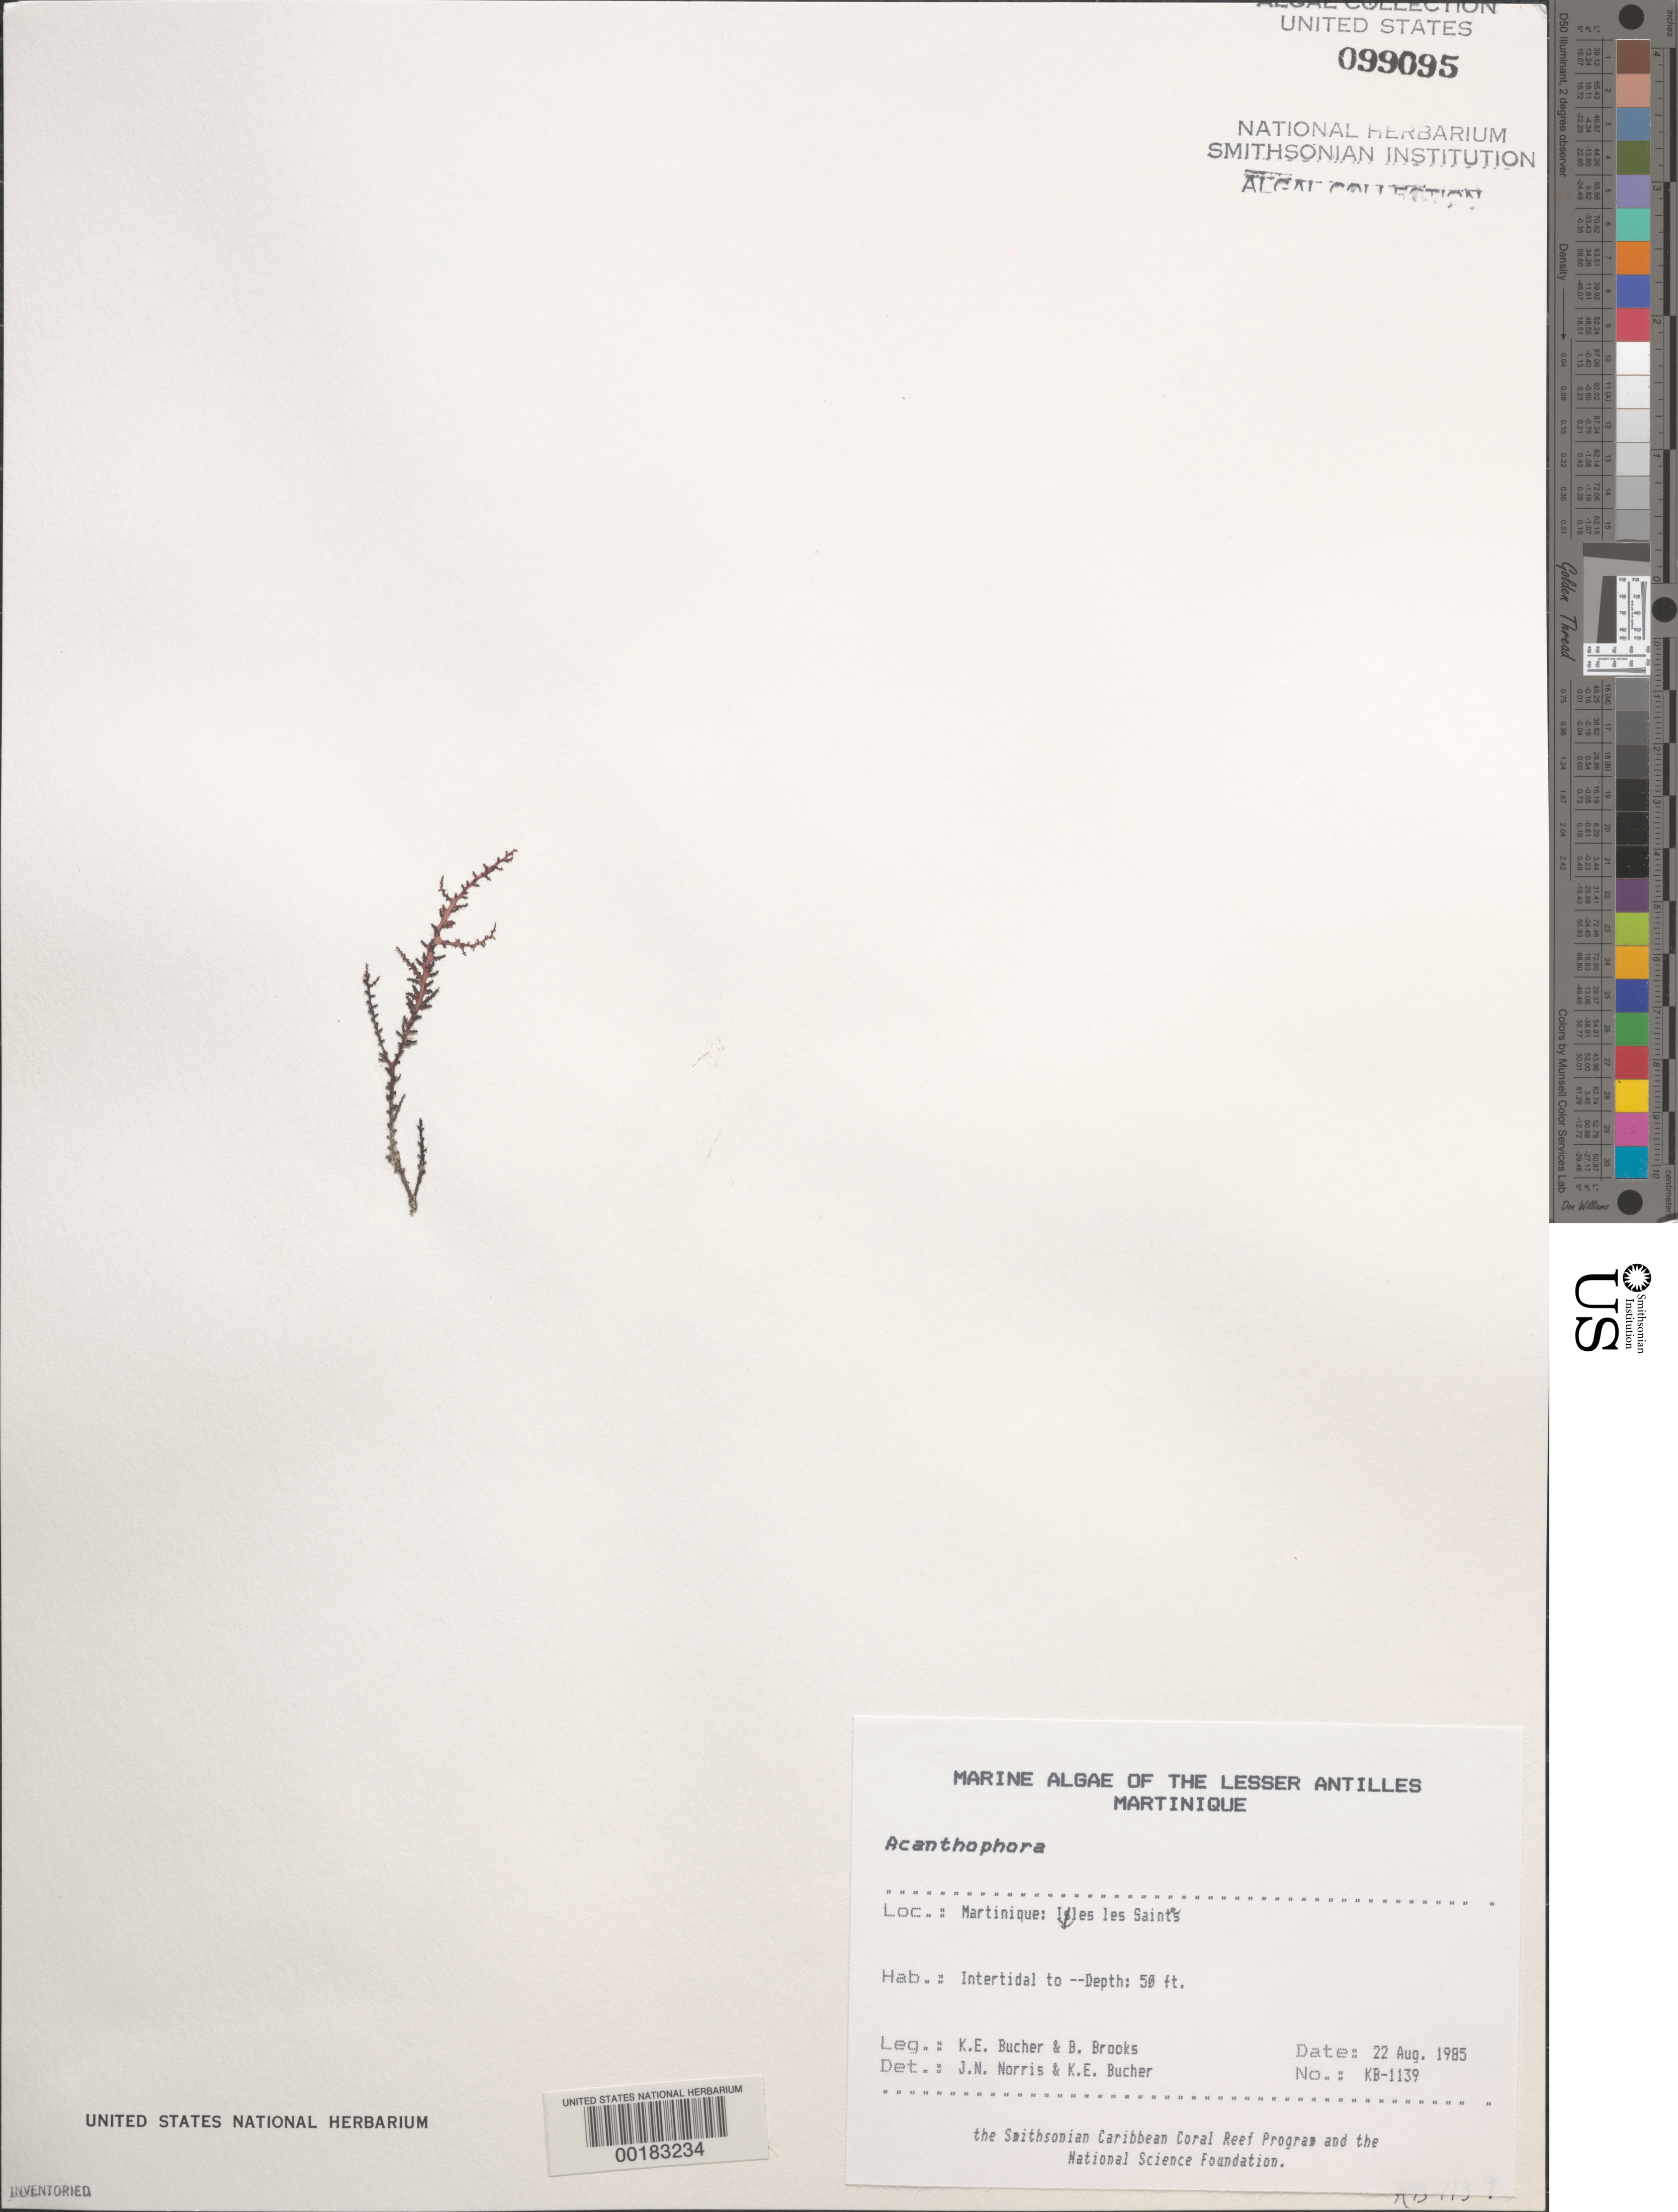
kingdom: Plantae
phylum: Rhodophyta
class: Florideophyceae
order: Ceramiales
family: Rhodomelaceae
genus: Acanthophora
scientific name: Acanthophora sp.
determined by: Norris, J. N.; Bucher, K. E.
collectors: K. E. Bucher & B. Brooks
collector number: Kb-1139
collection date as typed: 22 Aug 1985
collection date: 1985-08-22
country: Martinique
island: Iles les Saintes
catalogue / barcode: US 99095